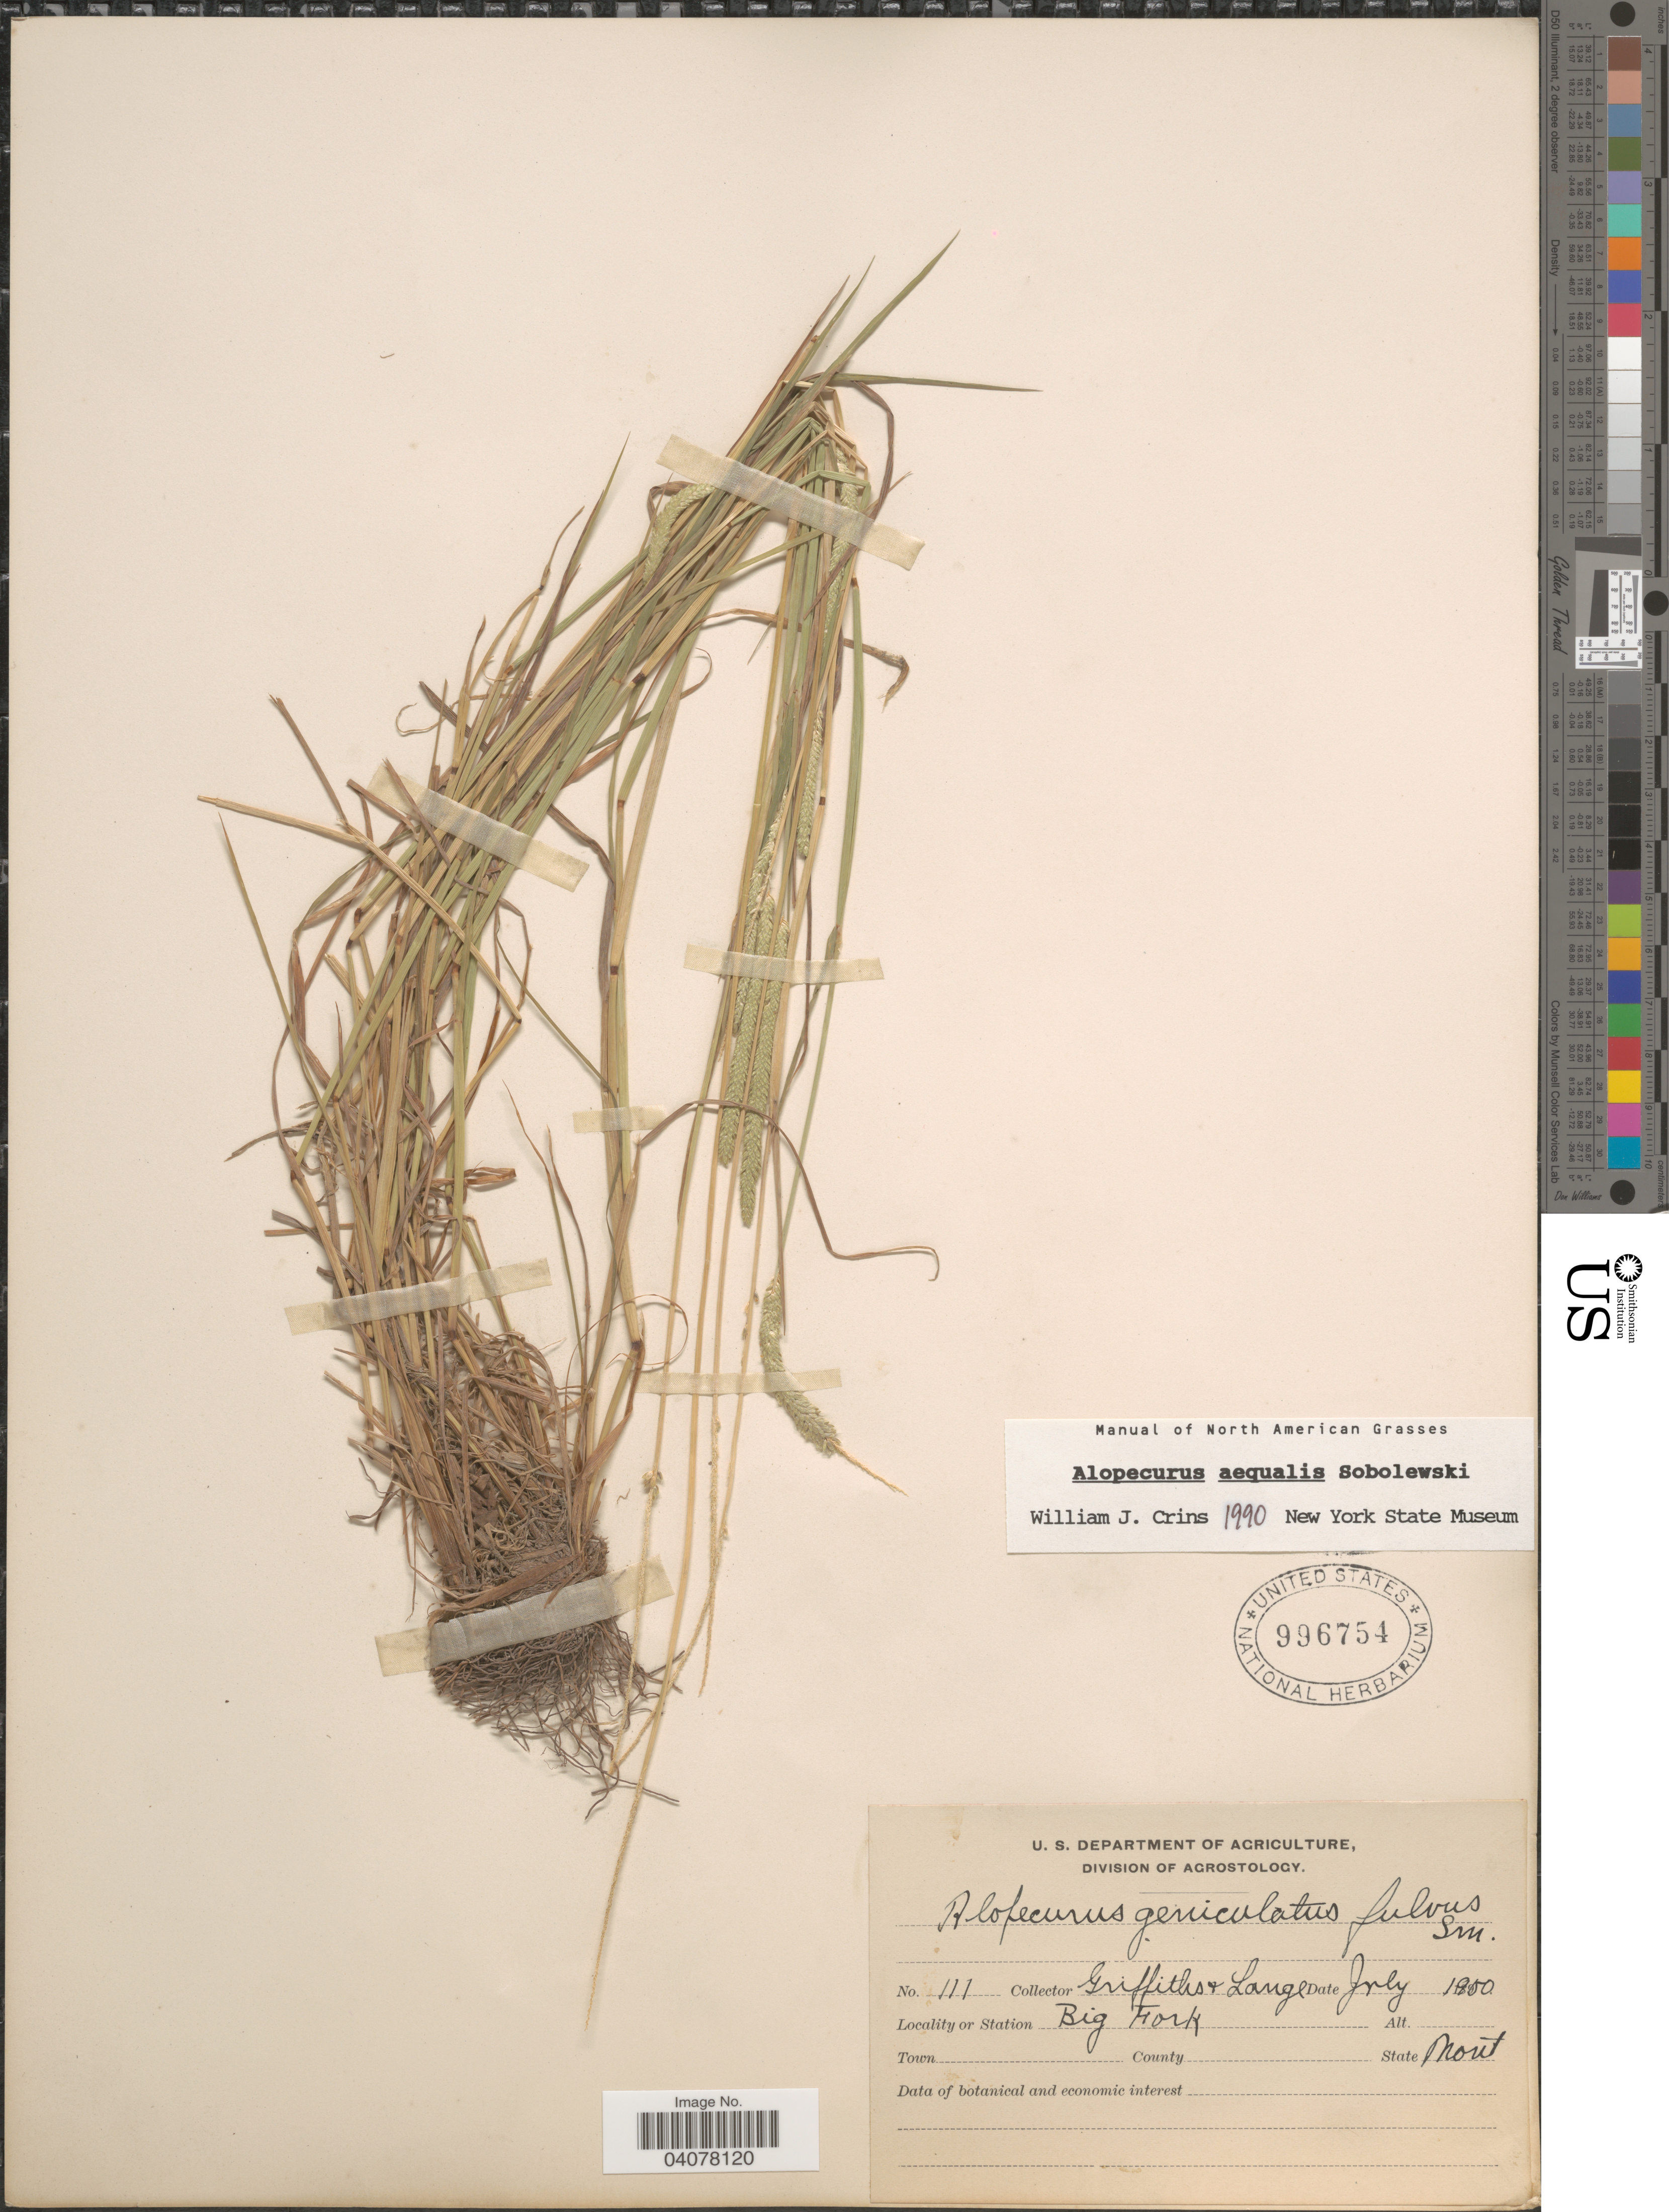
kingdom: Plantae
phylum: Tracheophyta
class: Liliopsida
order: Poales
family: Poaceae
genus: Alopecurus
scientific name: Alopecurus aequalis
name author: Sobol.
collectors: -- Griffiths & -- Lange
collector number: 111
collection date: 1900-07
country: United States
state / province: Montana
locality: Big Fork.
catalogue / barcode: US 996754